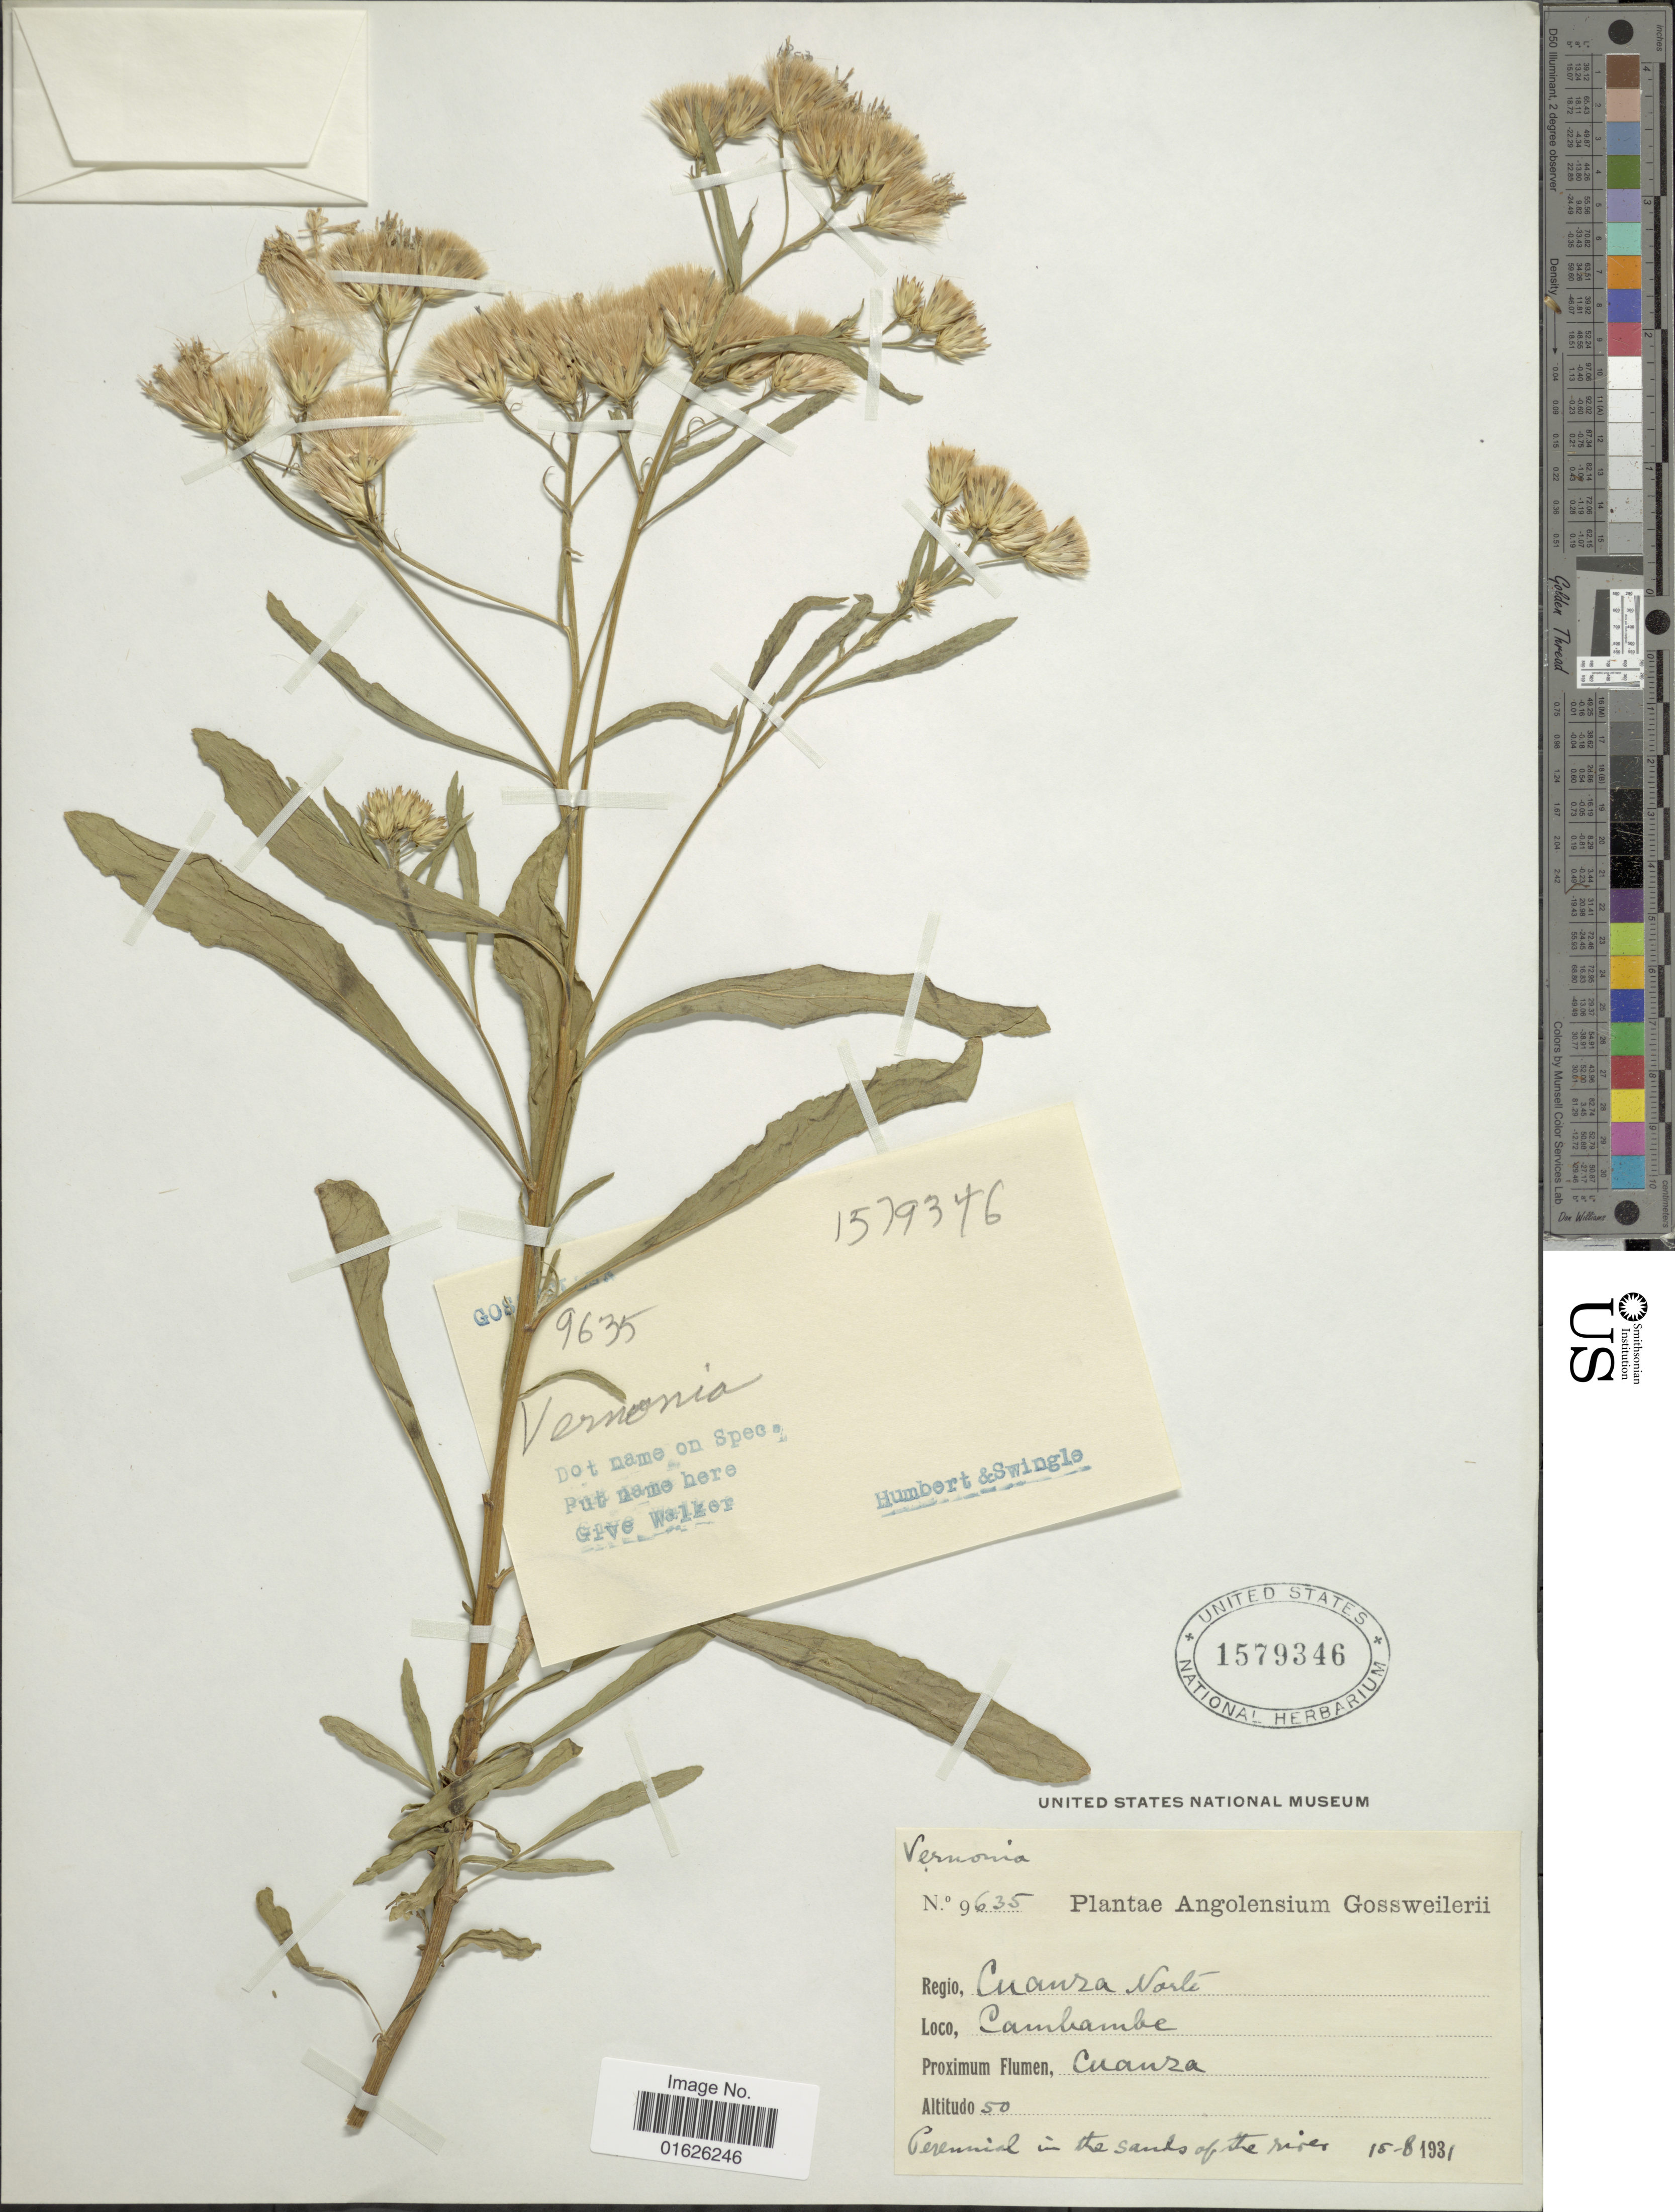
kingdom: Plantae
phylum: Tracheophyta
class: Magnoliopsida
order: Asterales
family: Asteraceae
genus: Linzia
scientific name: Linzia glabra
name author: Steetz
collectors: -. Gossweiler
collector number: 9635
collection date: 1931-08-15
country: Angola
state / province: Cuanza Norte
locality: Cambambe, Cuanza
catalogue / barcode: US 1579346